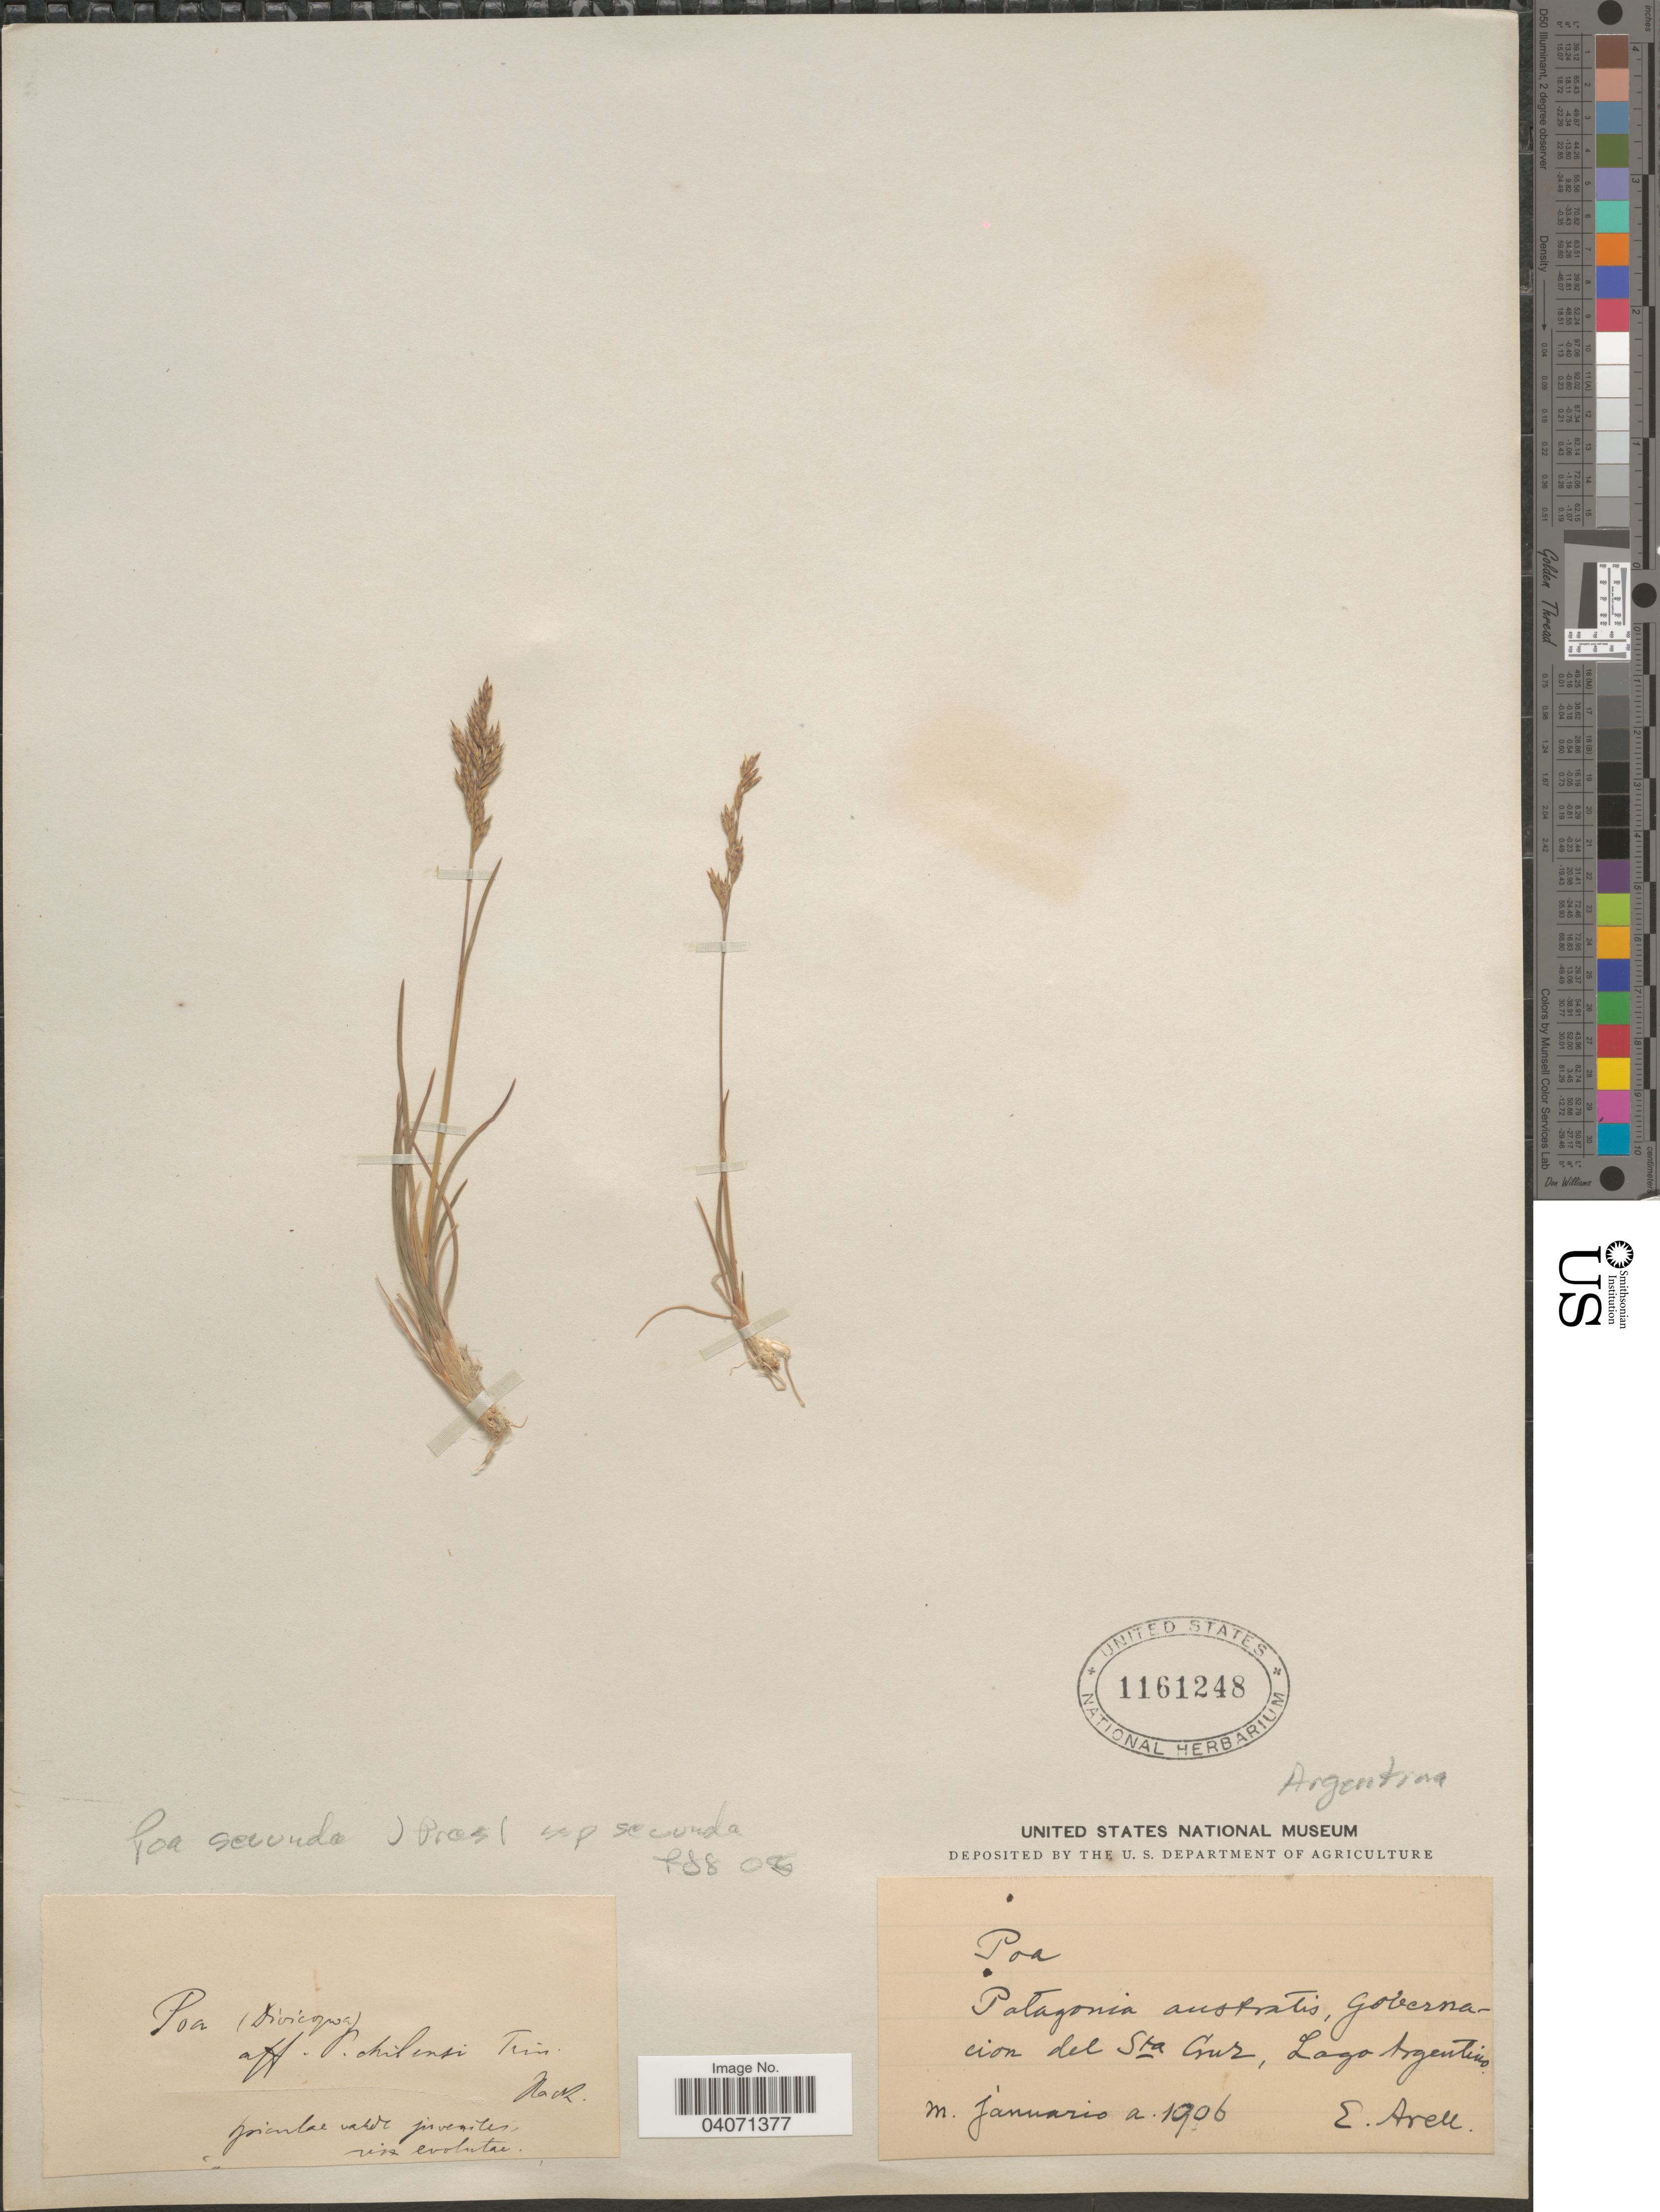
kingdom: Plantae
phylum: Tracheophyta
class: Liliopsida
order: Poales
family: Poaceae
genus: Poa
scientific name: Poa secunda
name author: J. Presl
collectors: E. Arell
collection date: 1906-01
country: Argentina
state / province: Santa Cruz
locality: Patagonia australis, Gobernacion del Sta Cruz. Lago Argentino.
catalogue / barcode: US 1161248